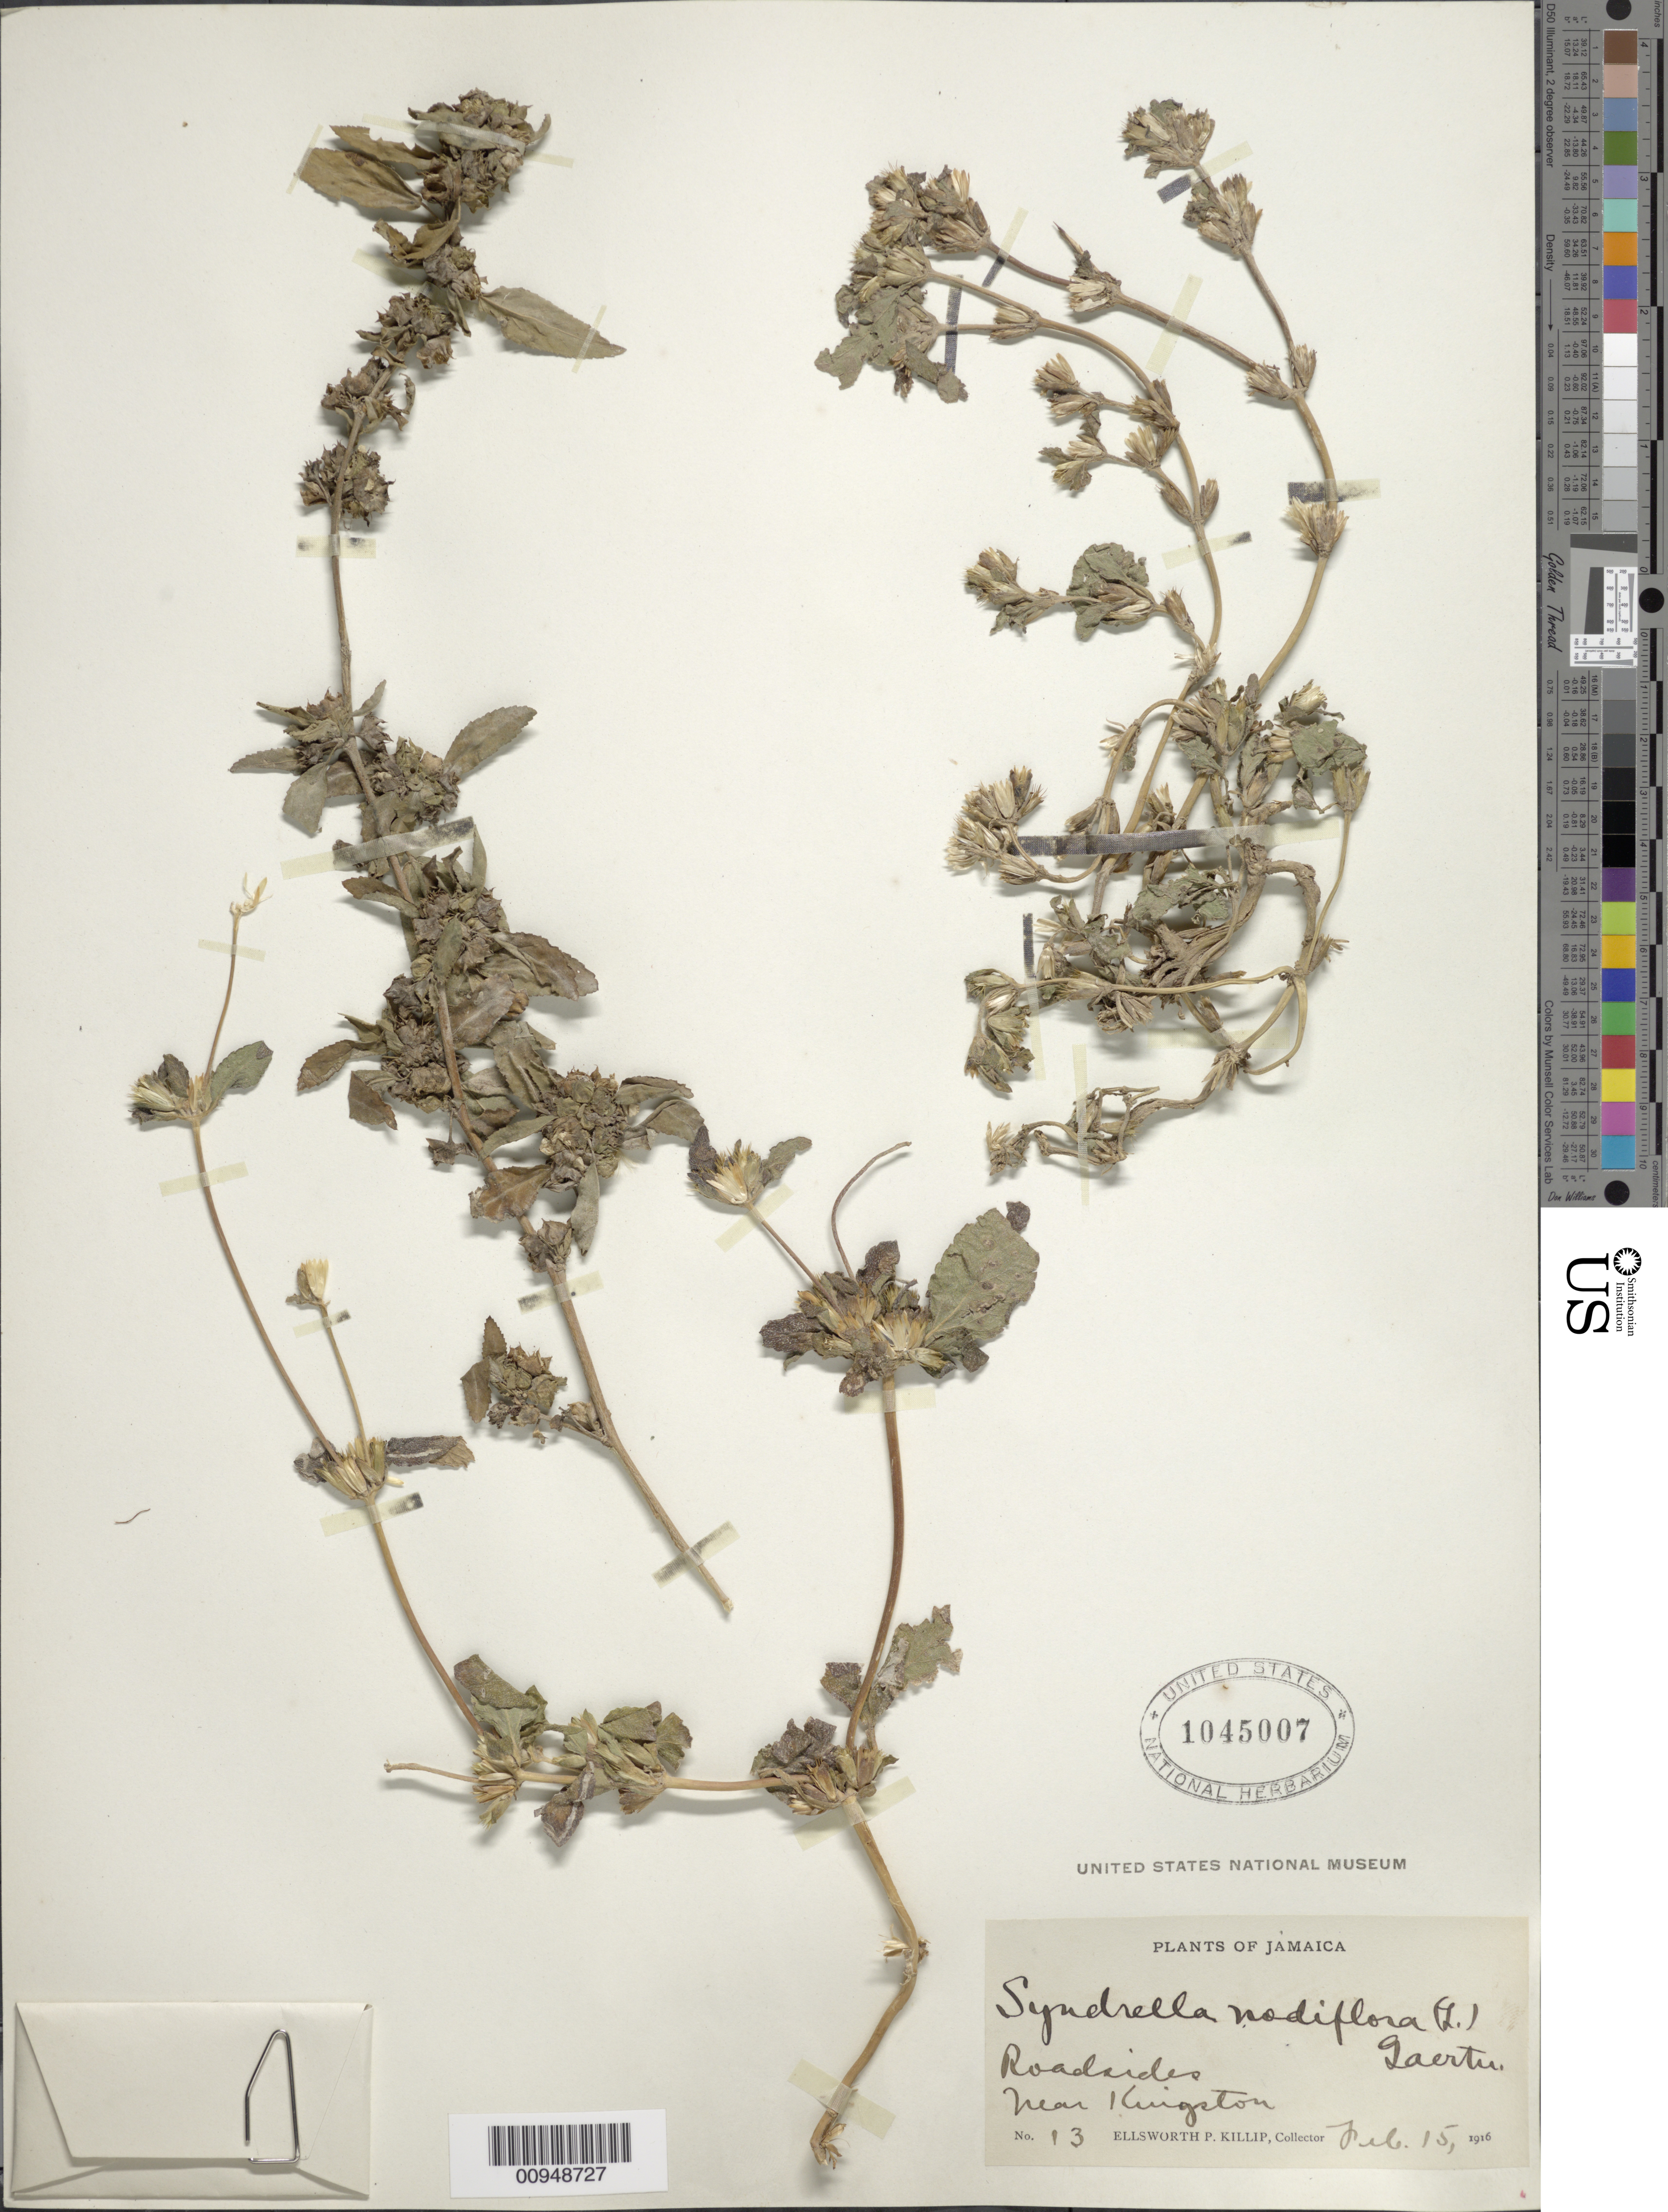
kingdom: Plantae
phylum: Tracheophyta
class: Magnoliopsida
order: Asterales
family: Asteraceae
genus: Synedrella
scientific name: Synedrella nodiflora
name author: (L.) Gaertn.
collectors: E. P. Killip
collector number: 13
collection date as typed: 15 Feb 1916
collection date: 1916-02-15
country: Jamaica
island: Jamaica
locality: Near Kingston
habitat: Roadsides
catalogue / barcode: US 1045007